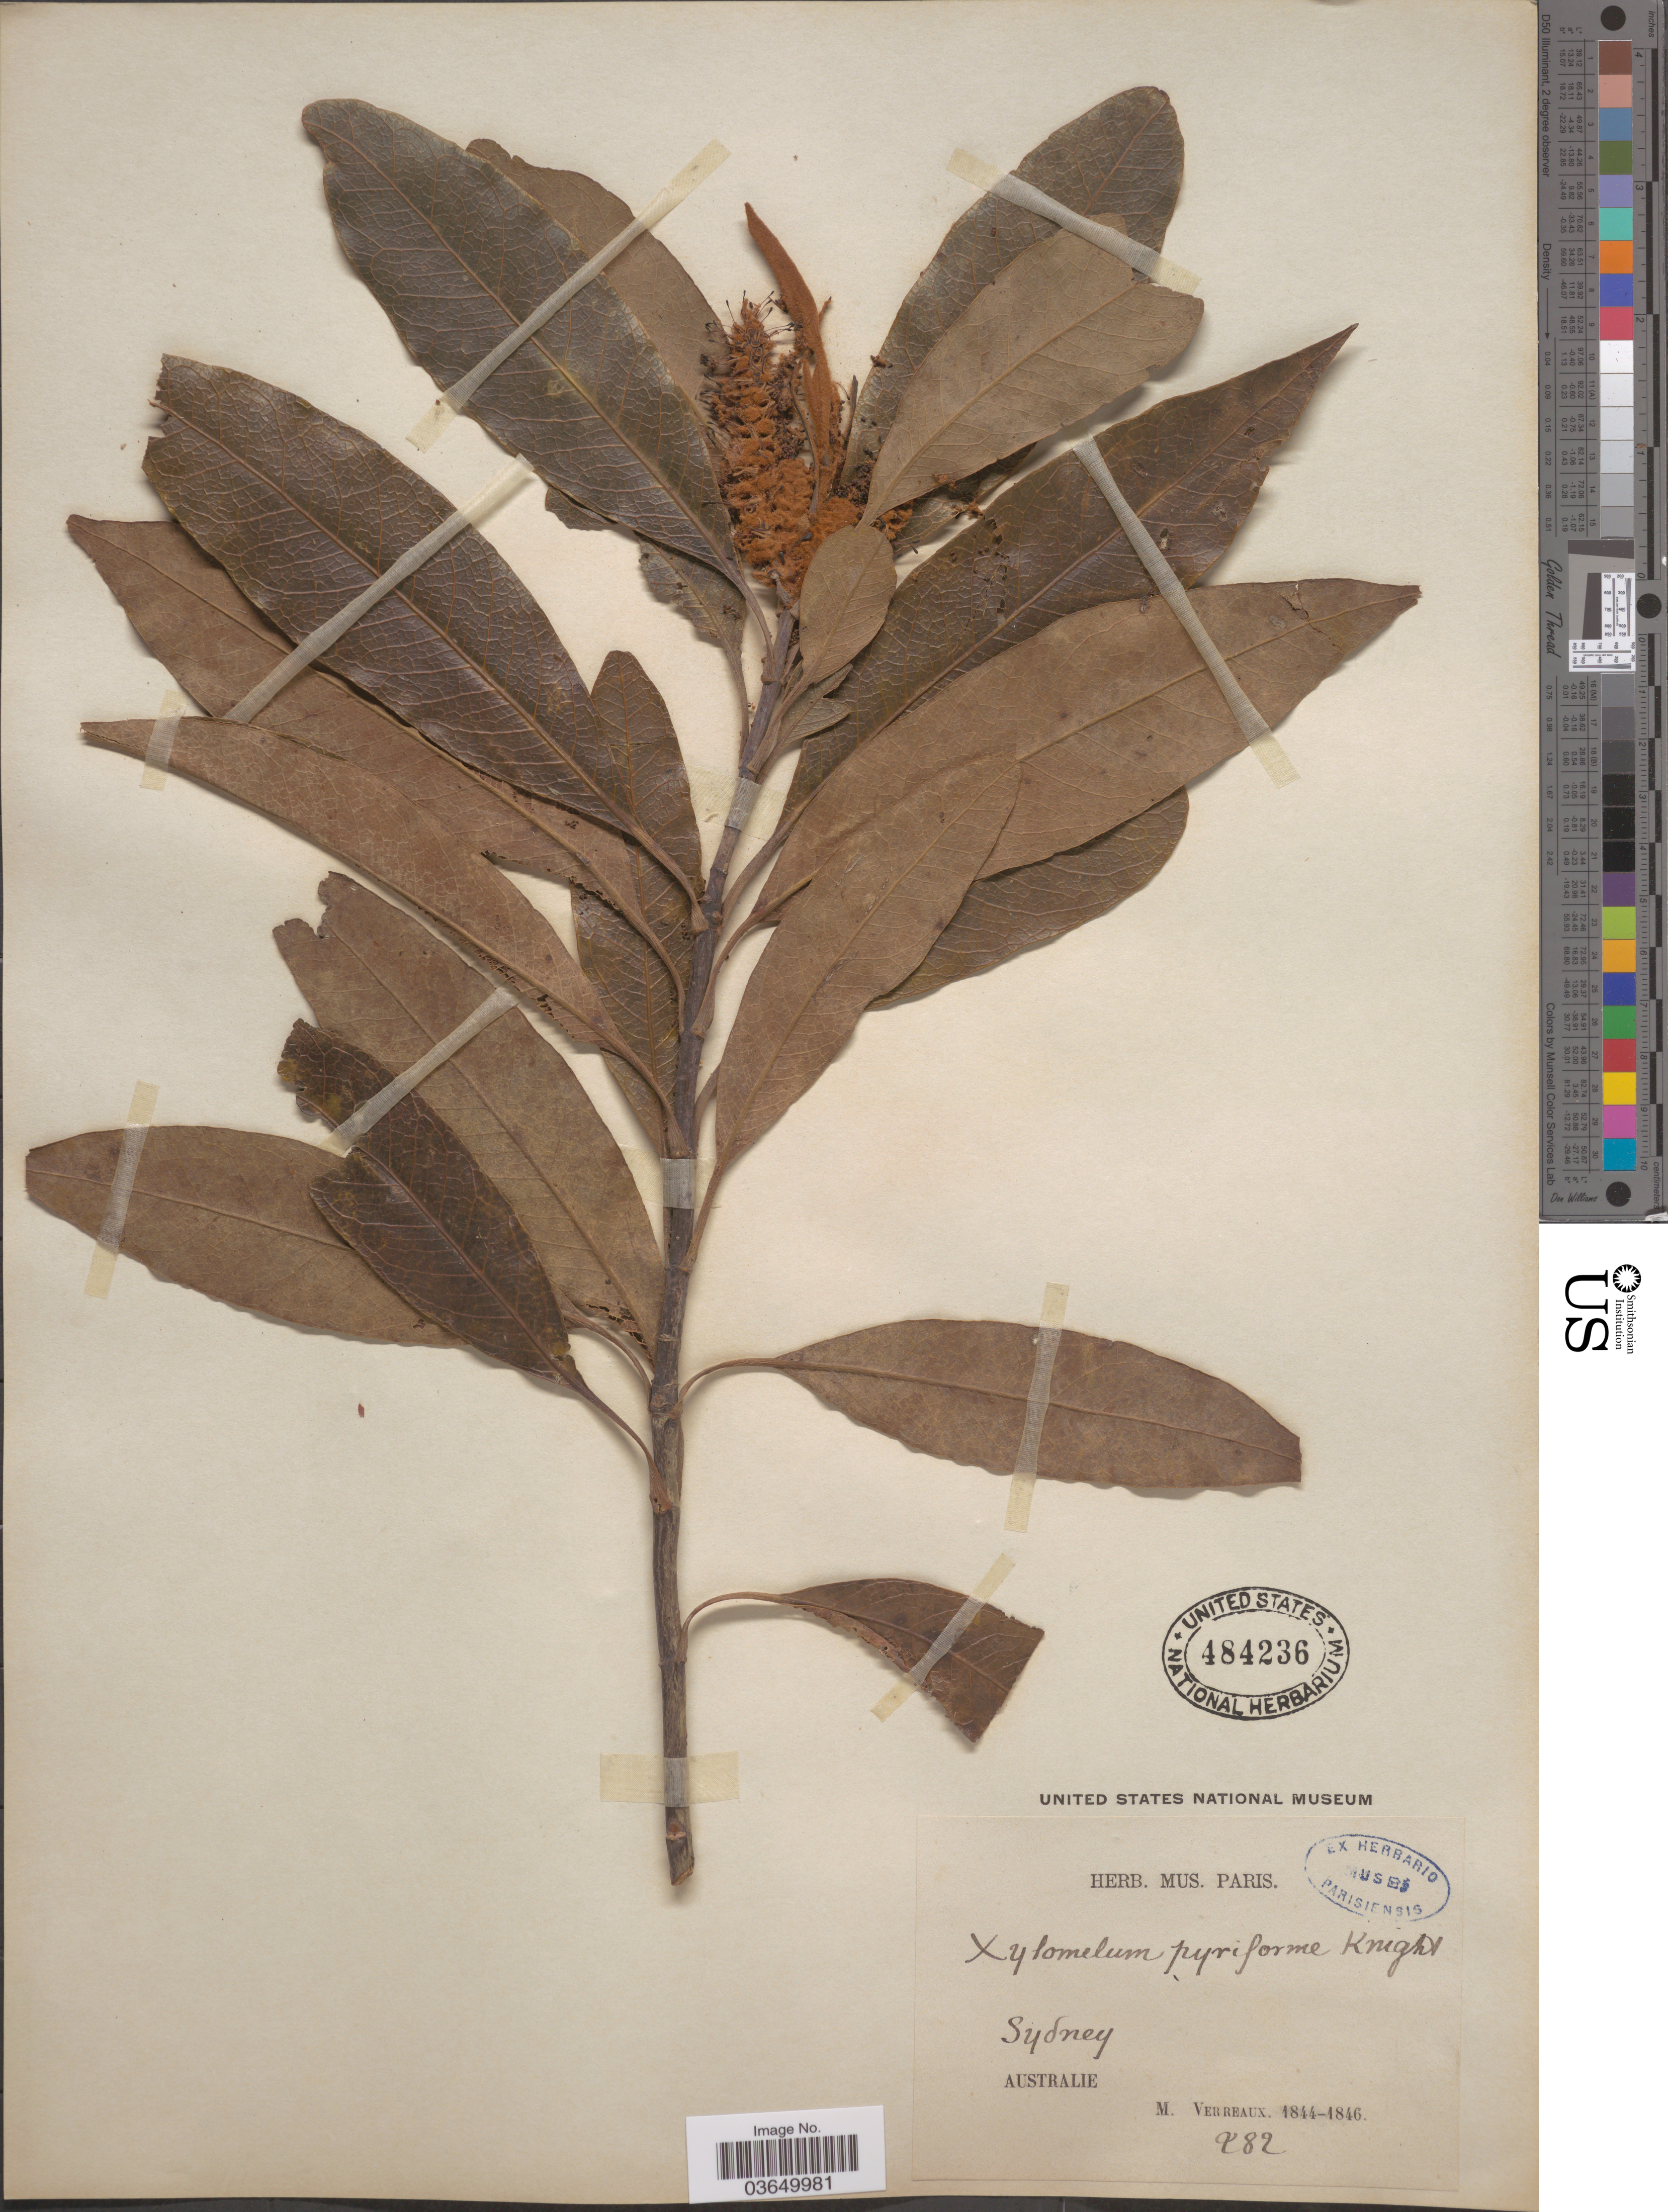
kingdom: Plantae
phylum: Tracheophyta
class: Magnoliopsida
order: Proteales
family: Proteaceae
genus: Xylomelum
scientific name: Xylomelum sp.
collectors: M. Verreaux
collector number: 282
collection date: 1844/1846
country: Australia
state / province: New South Wales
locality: Sydney.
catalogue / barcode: US 484236